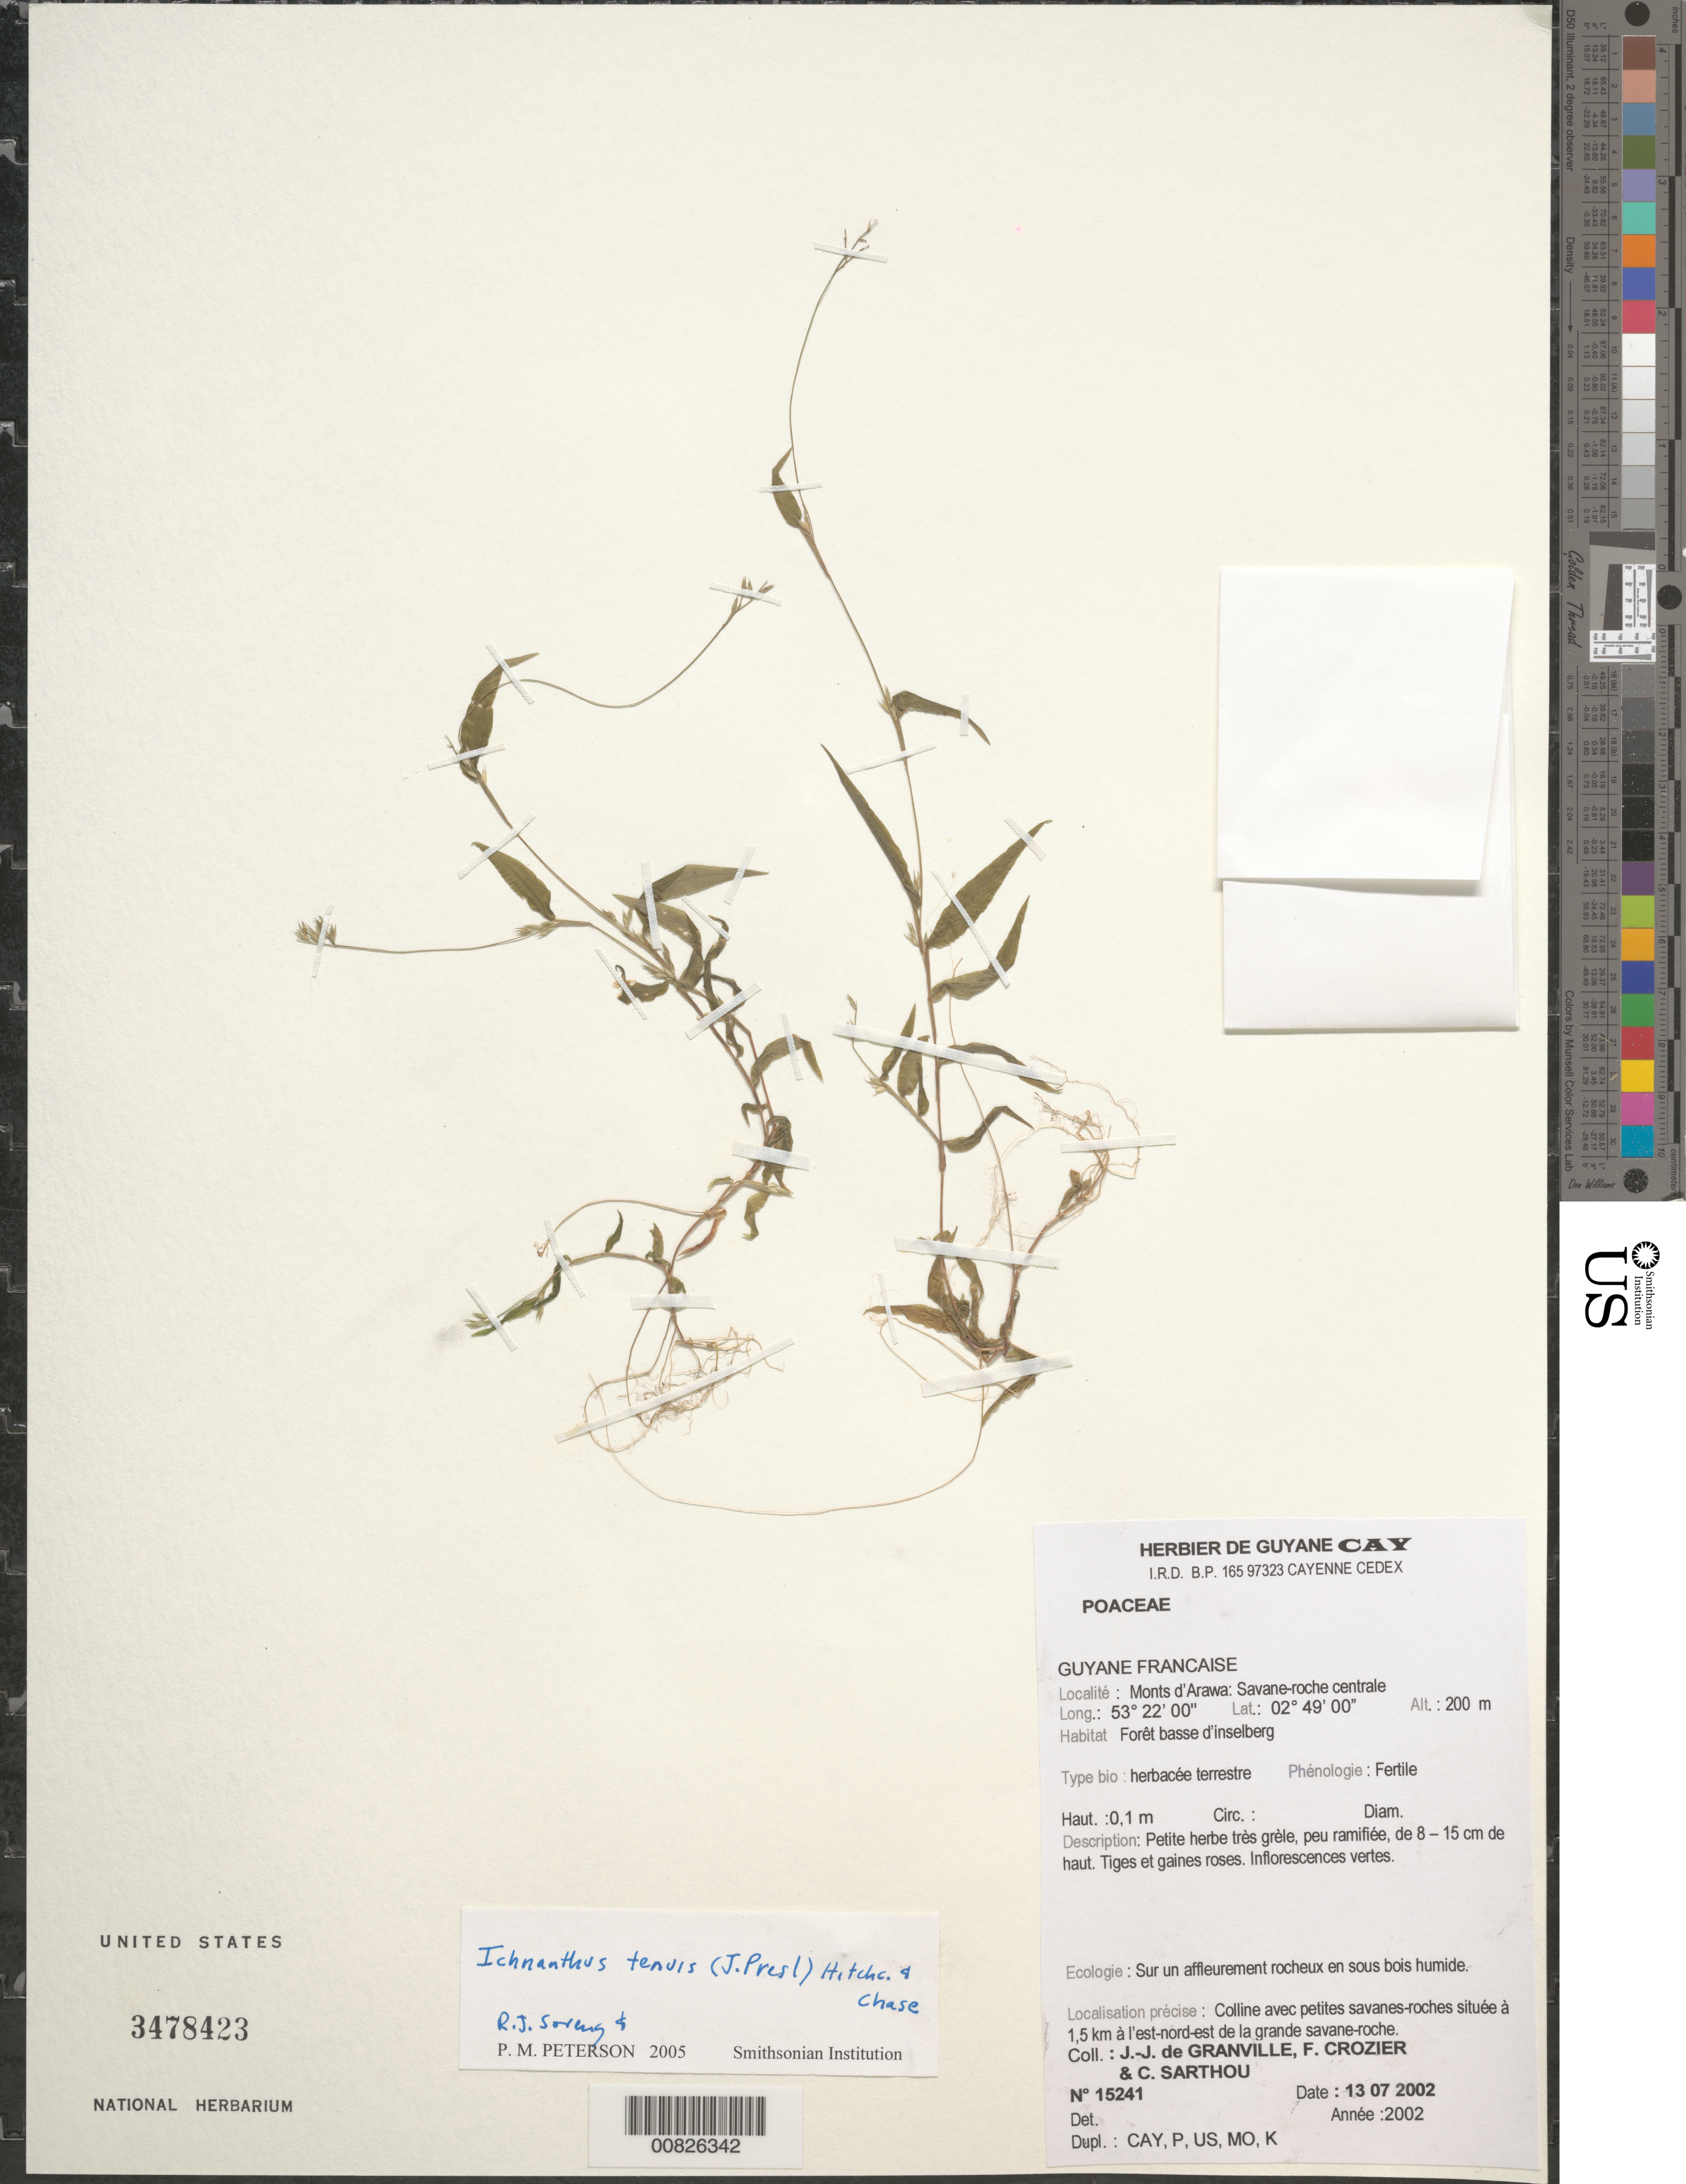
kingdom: Plantae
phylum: Tracheophyta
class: Liliopsida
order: Poales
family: Poaceae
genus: Ichnanthus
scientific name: Ichnanthus tenuis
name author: (J. Presl) Hitchc. & Chase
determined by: Peterson, Paul M., (BOT), Smithsonian Institution - National Museum of Natural History (UNITED STATES)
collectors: J.-J. de Granville, F. Crozier & C. Sarthou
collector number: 15241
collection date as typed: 13-Jul-02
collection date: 2002-07-13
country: French Guiana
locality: Monts d'Arawa, zone de la savane-roche centrale, 1.5 km est-nord-est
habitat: Forêt basse d'inselberg; sur un affleurement rocheux en sous bois humide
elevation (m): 200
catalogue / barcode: US 3478423